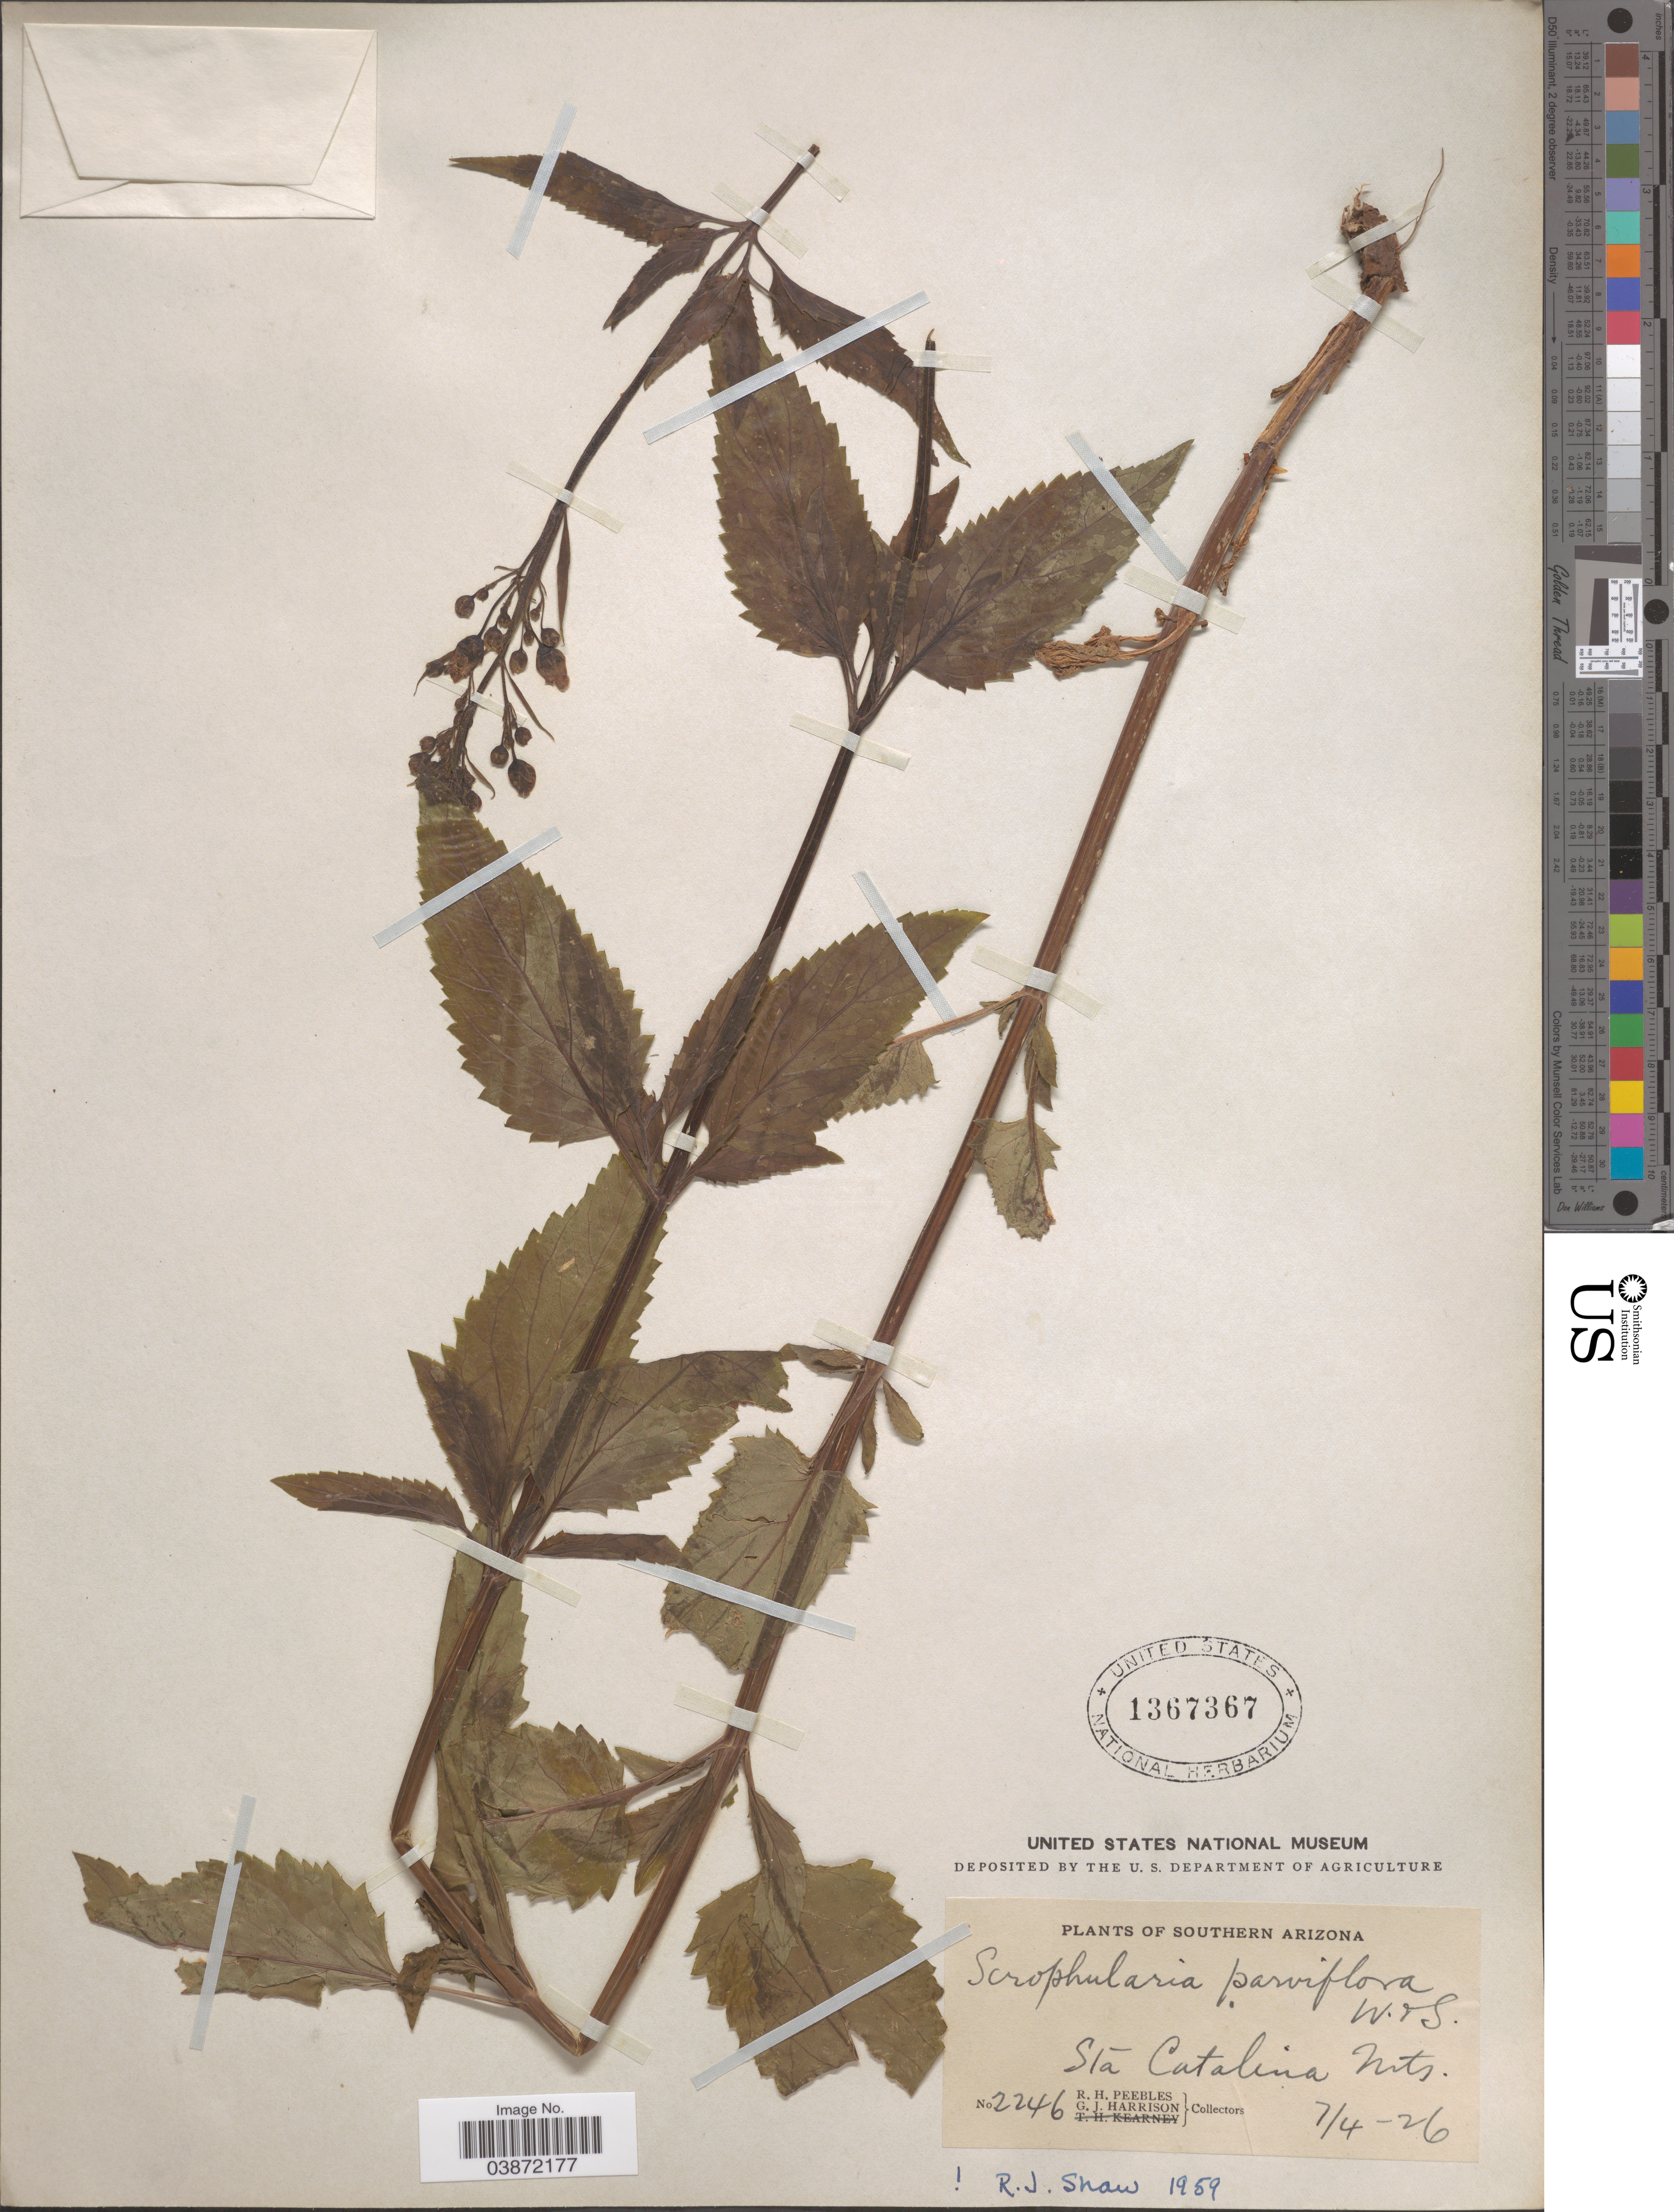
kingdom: Plantae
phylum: Tracheophyta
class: Magnoliopsida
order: Lamiales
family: Scrophulariaceae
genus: Scrophularia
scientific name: Scrophularia parviflora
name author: Wooton & Standl.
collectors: R. H. Peebles & G. J. Harrison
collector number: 2246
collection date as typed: Transcribed d/m/y: 4/7/26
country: United States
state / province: Arizona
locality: Southern Arizona. Sta Catalina Mts.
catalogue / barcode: US 1367367